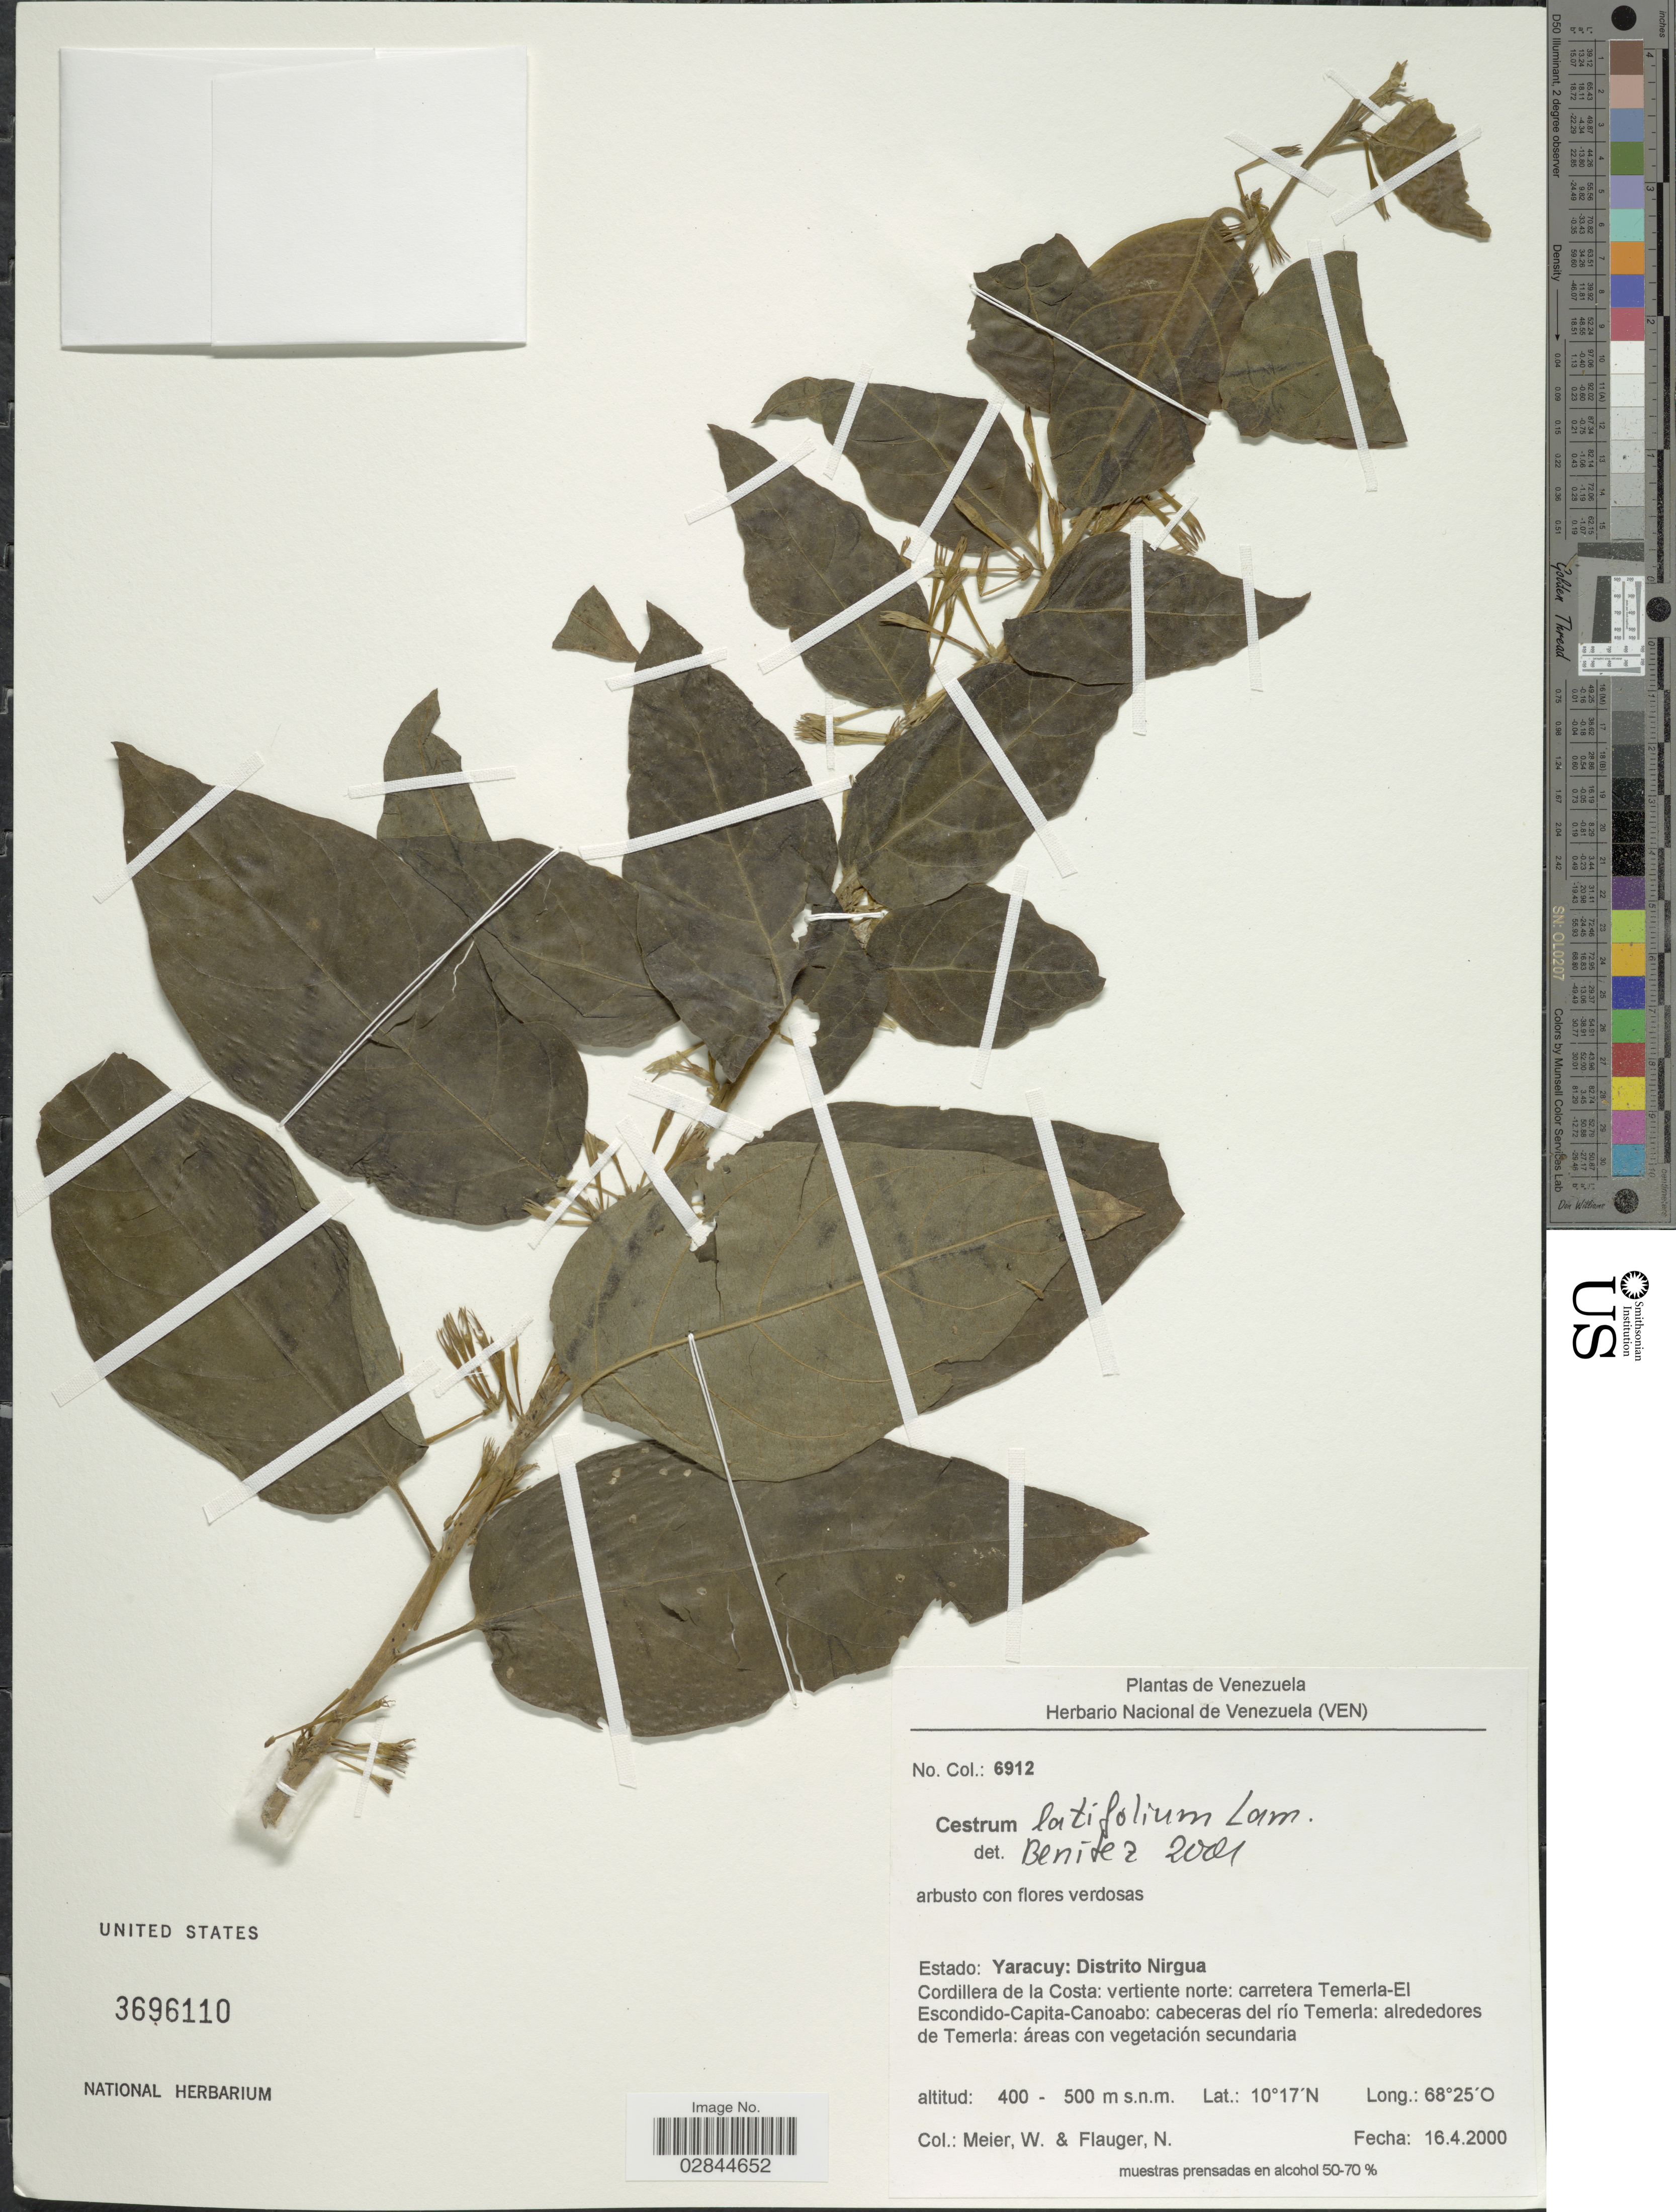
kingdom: Plantae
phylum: Tracheophyta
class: Magnoliopsida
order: Solanales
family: Solanaceae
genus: Cestrum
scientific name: Cestrum latifolium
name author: Lam.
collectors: W. Meier & N. Flauger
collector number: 6912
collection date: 2000-04-16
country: Venezuela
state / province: Yaracuy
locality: Distrito Nirgua. Cordillera de la Costa: vertiente norte: carretera Temeria- El Escondido-Capita-Canoanp: cabeceras del río Temeria: alrededores de Temería.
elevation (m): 400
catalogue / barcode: US 3696110